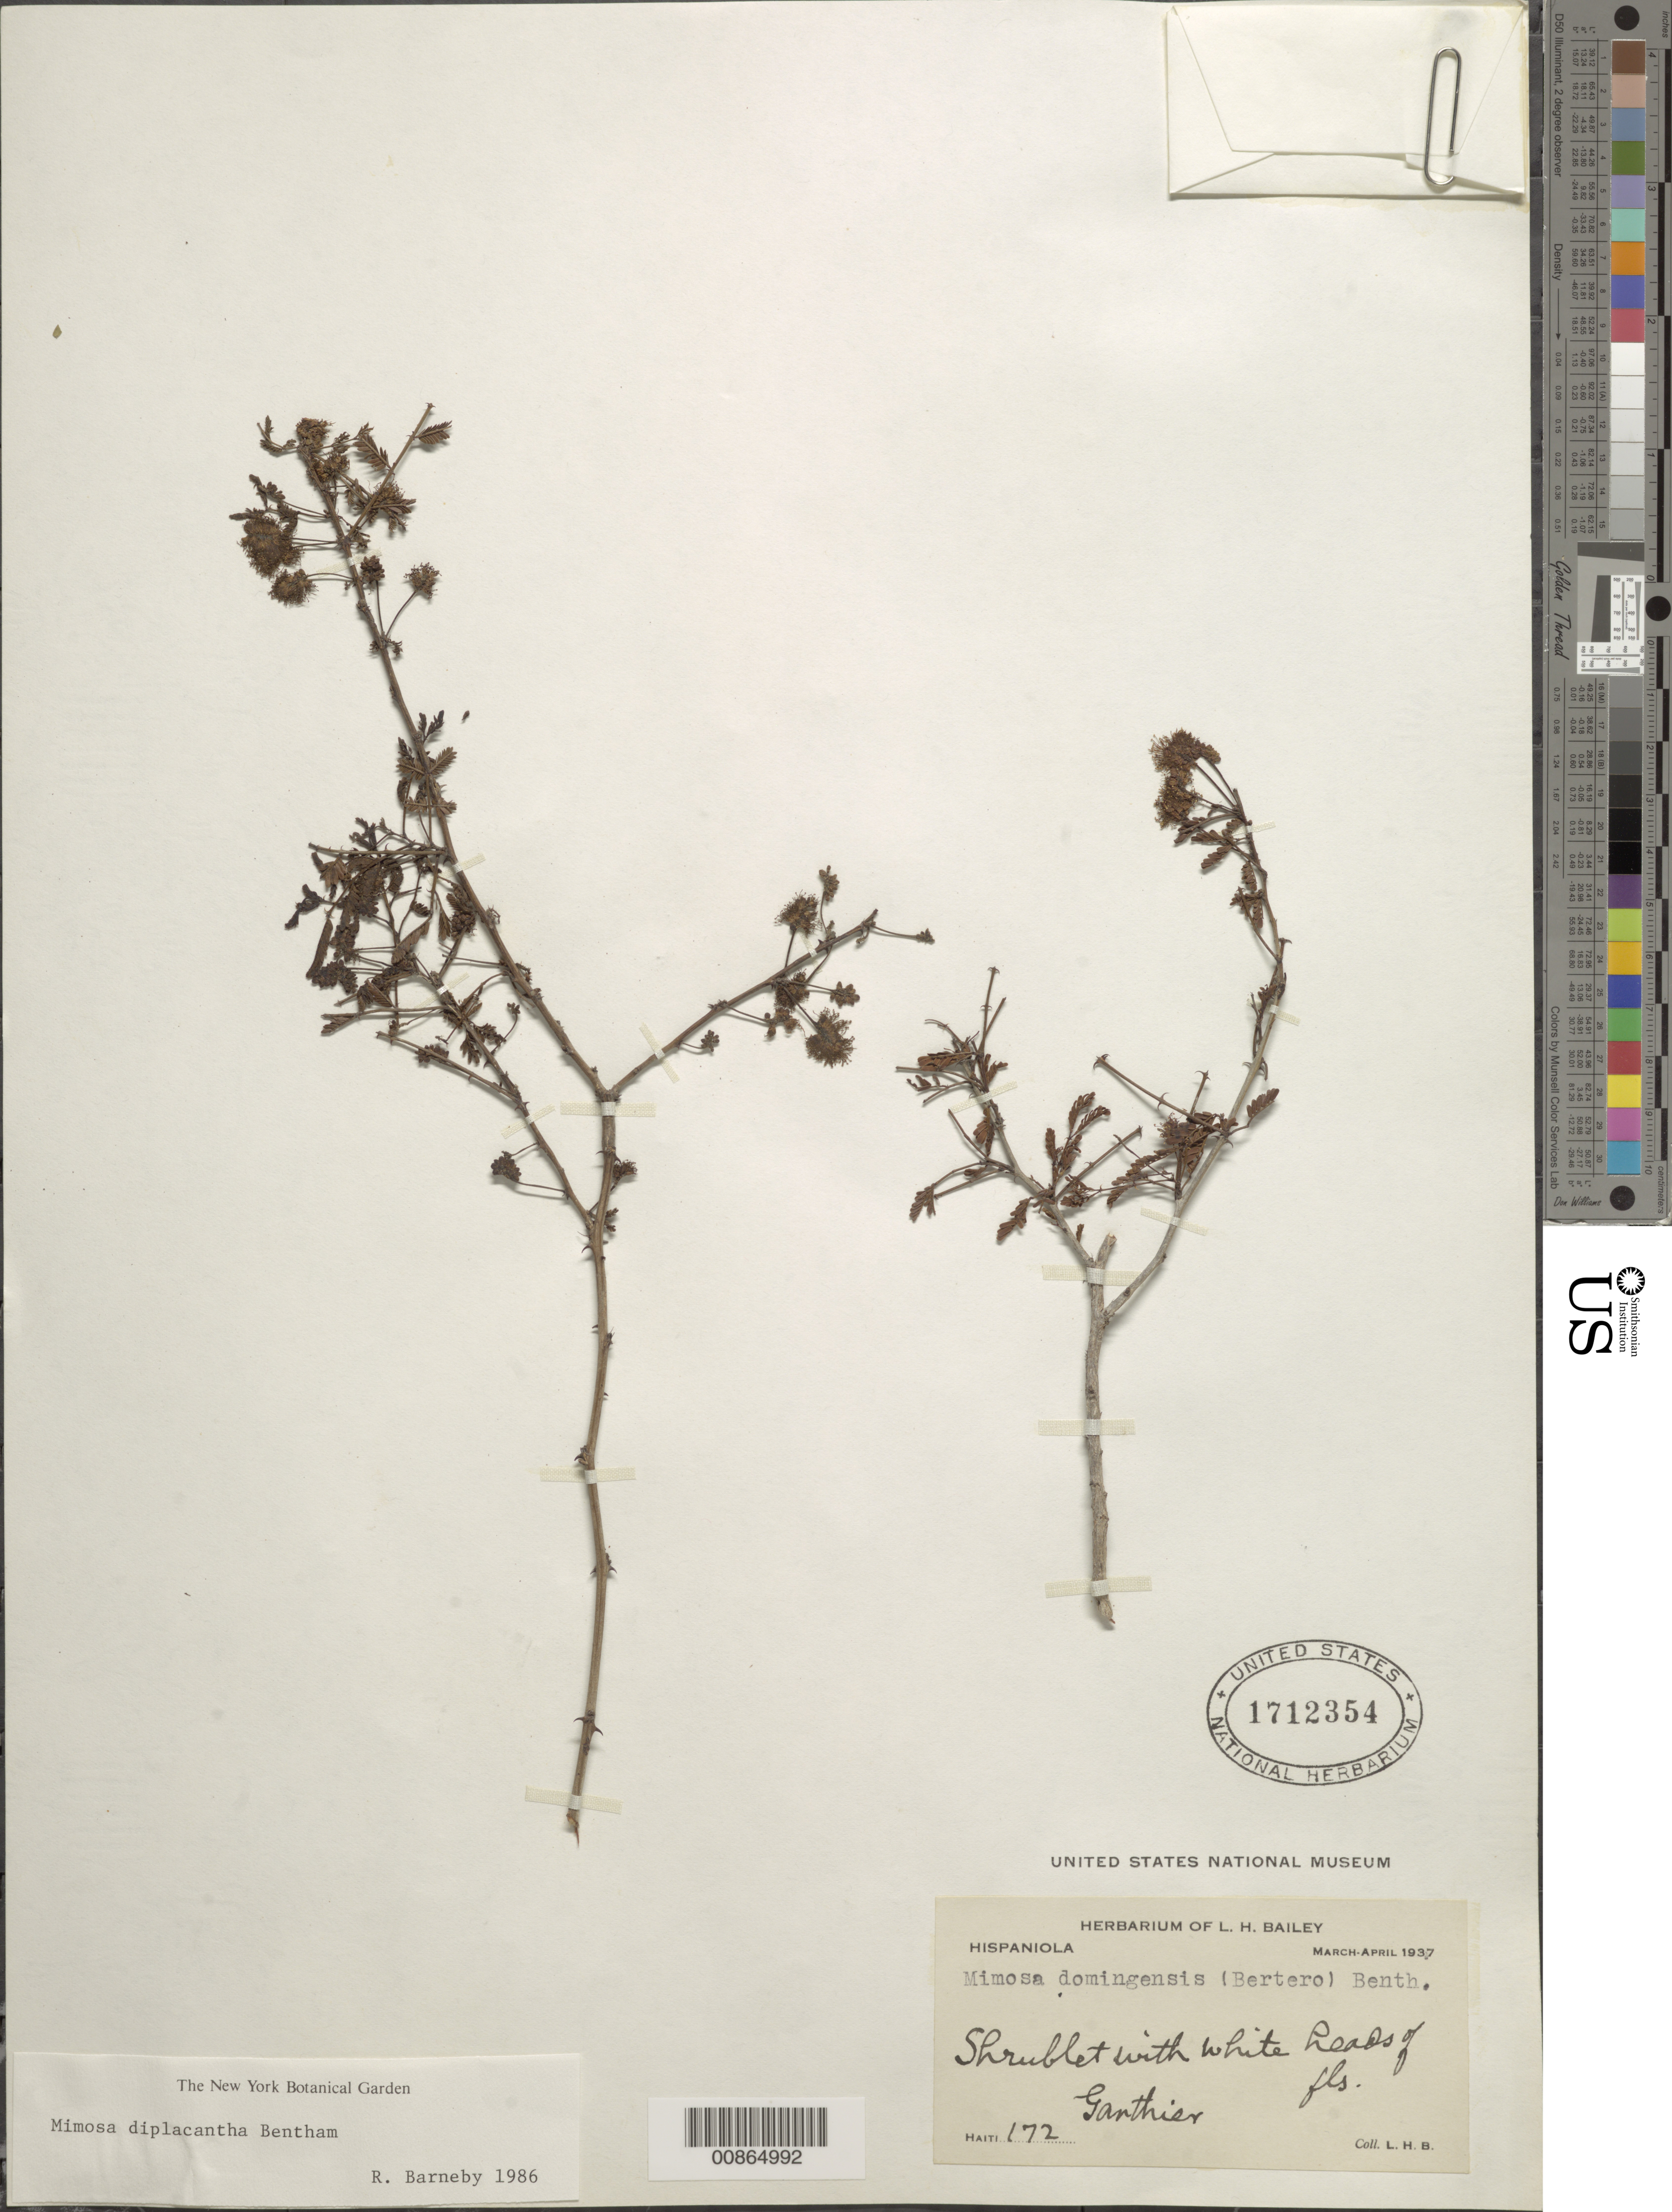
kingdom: Plantae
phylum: Tracheophyta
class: Magnoliopsida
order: Fabales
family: Fabaceae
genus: Mimosa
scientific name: Mimosa diplacantha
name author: Benth.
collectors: L. H. Bailey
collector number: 172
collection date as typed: Mar 1937 to -- Apr 1937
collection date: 1937-03/1937-04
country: Dominican Republic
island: Hispaniola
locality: Ganthier.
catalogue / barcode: US 1712354